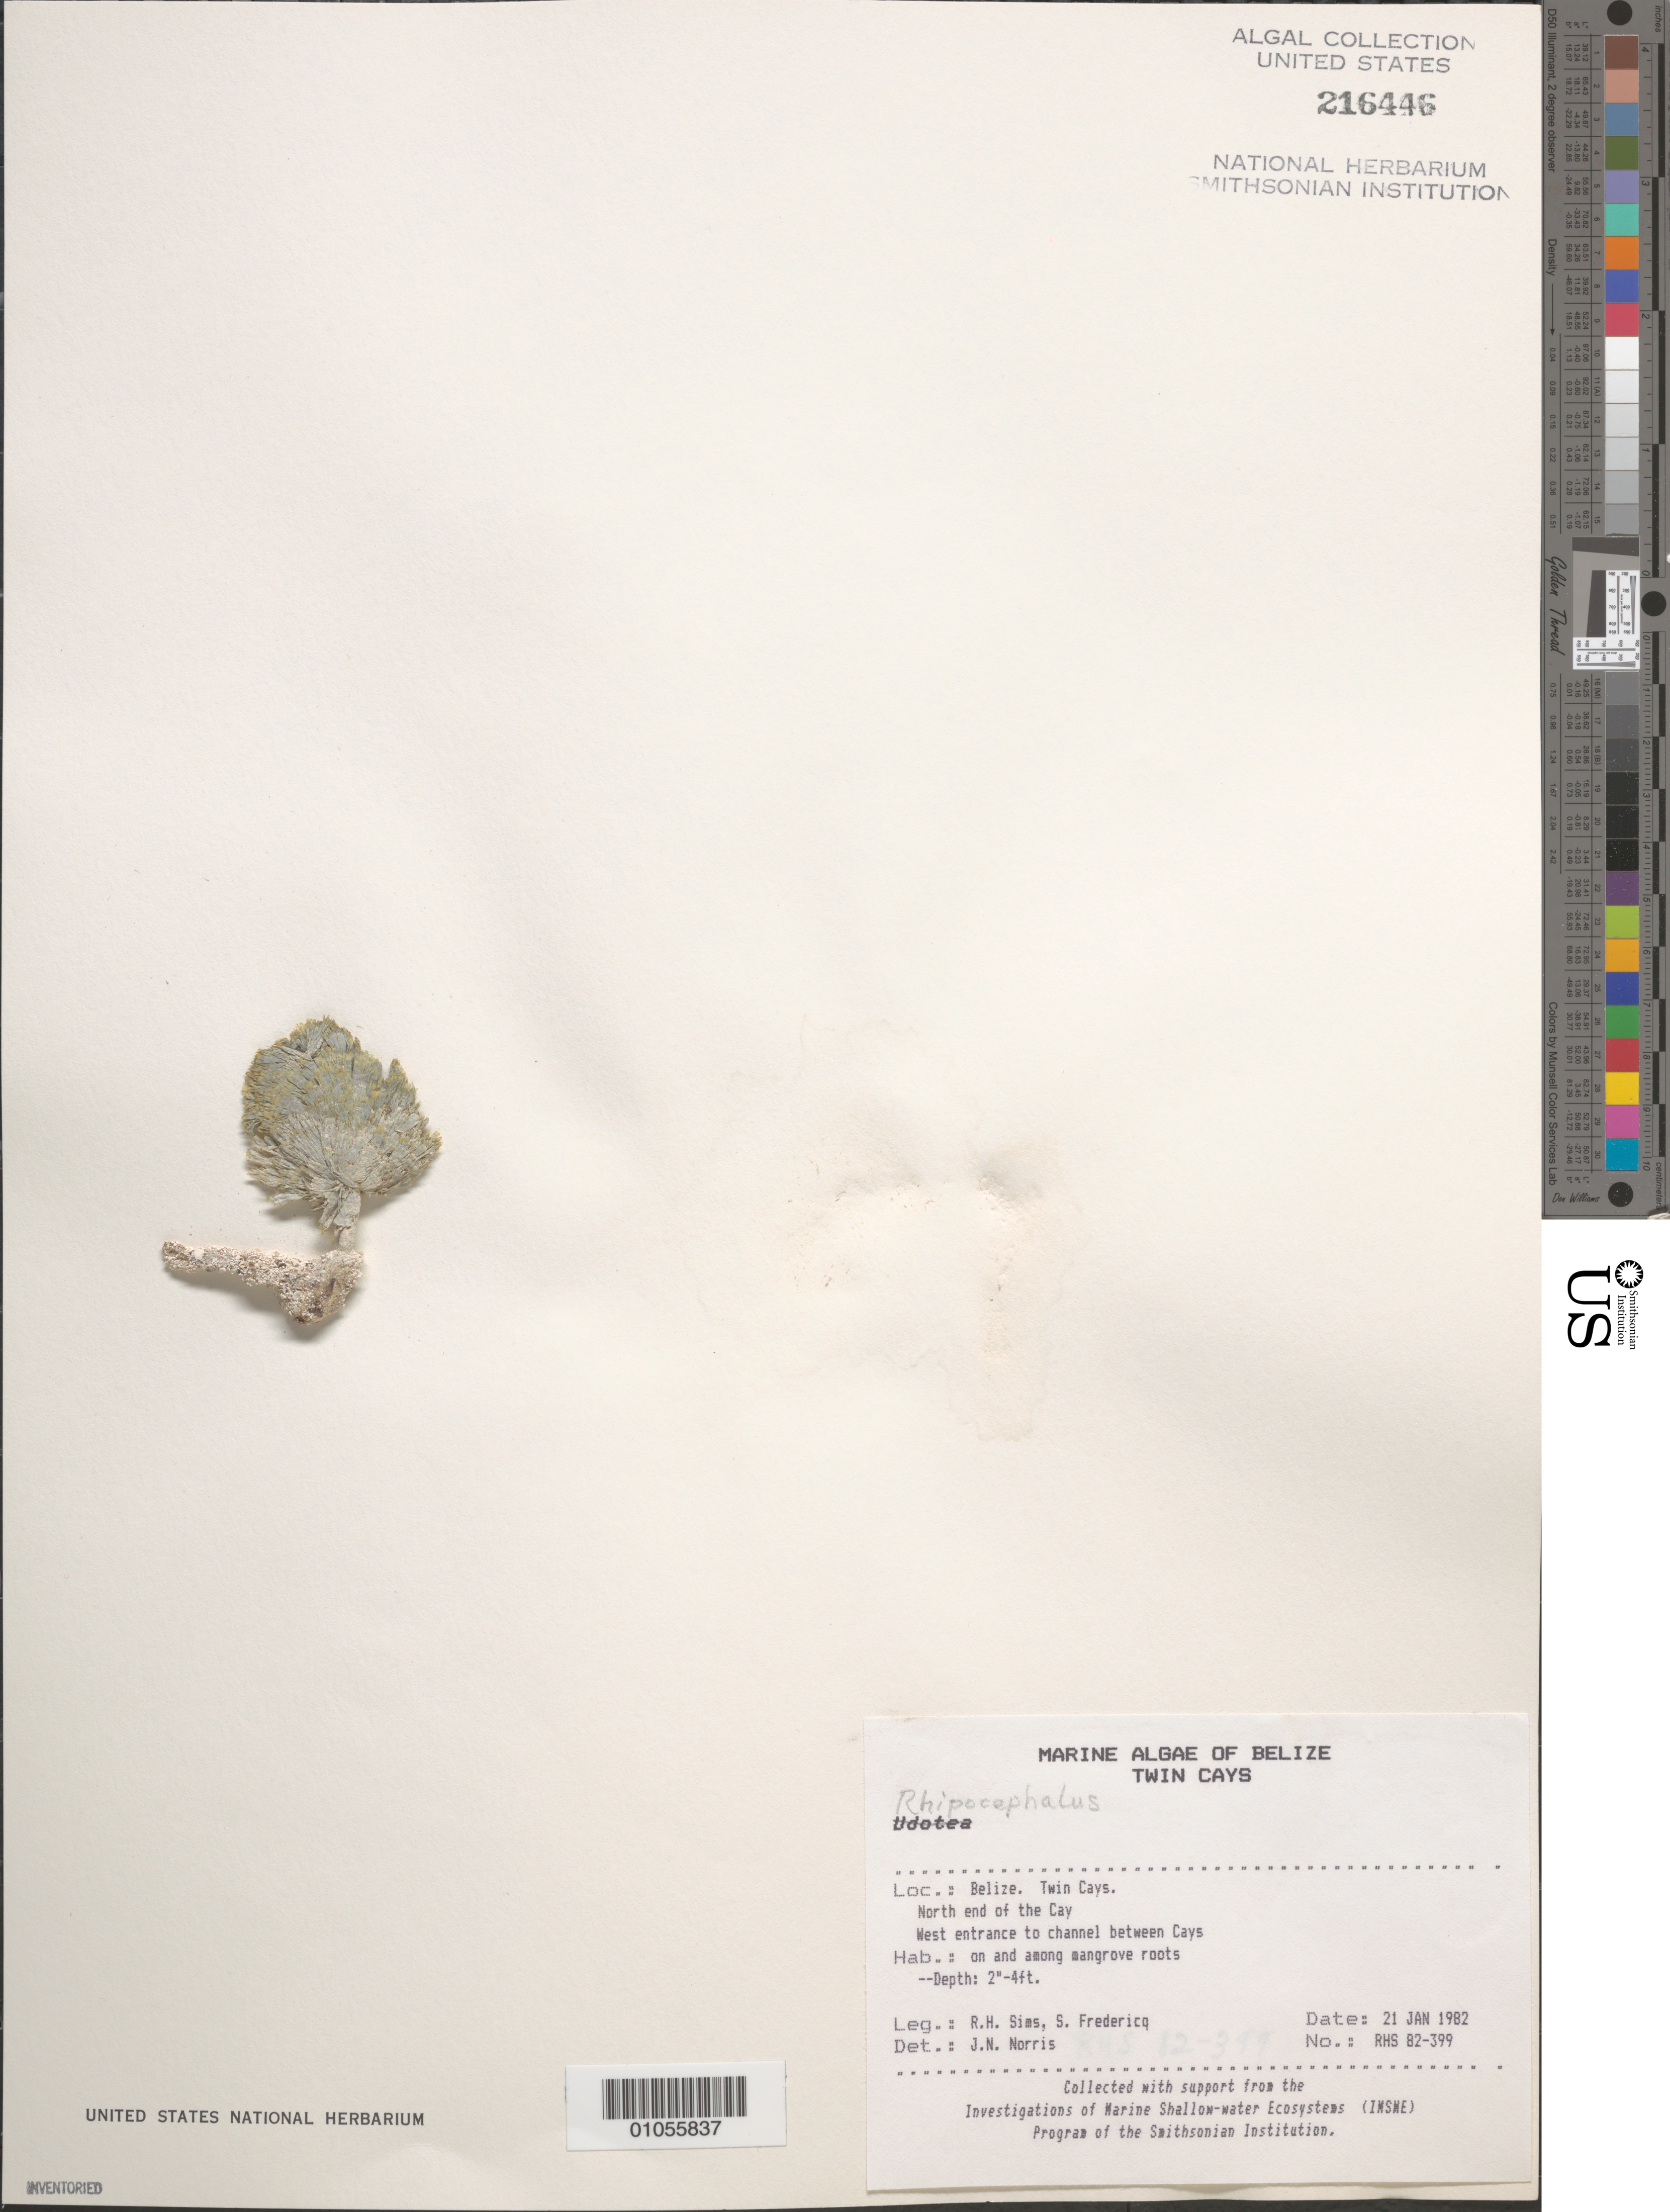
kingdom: Plantae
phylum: Chlorophyta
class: Ulvophyceae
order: Bryopsidales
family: Udoteaceae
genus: Rhipocephalus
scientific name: Rhipocephalus sp.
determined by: Norris, James N.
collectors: R. H. Sims & S. Fredericq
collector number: RHS 82-399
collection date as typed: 21 Jan 1982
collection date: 1982-01-21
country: Belize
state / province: Stann Creek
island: Twin Cays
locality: North end of the cays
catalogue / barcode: US 216446